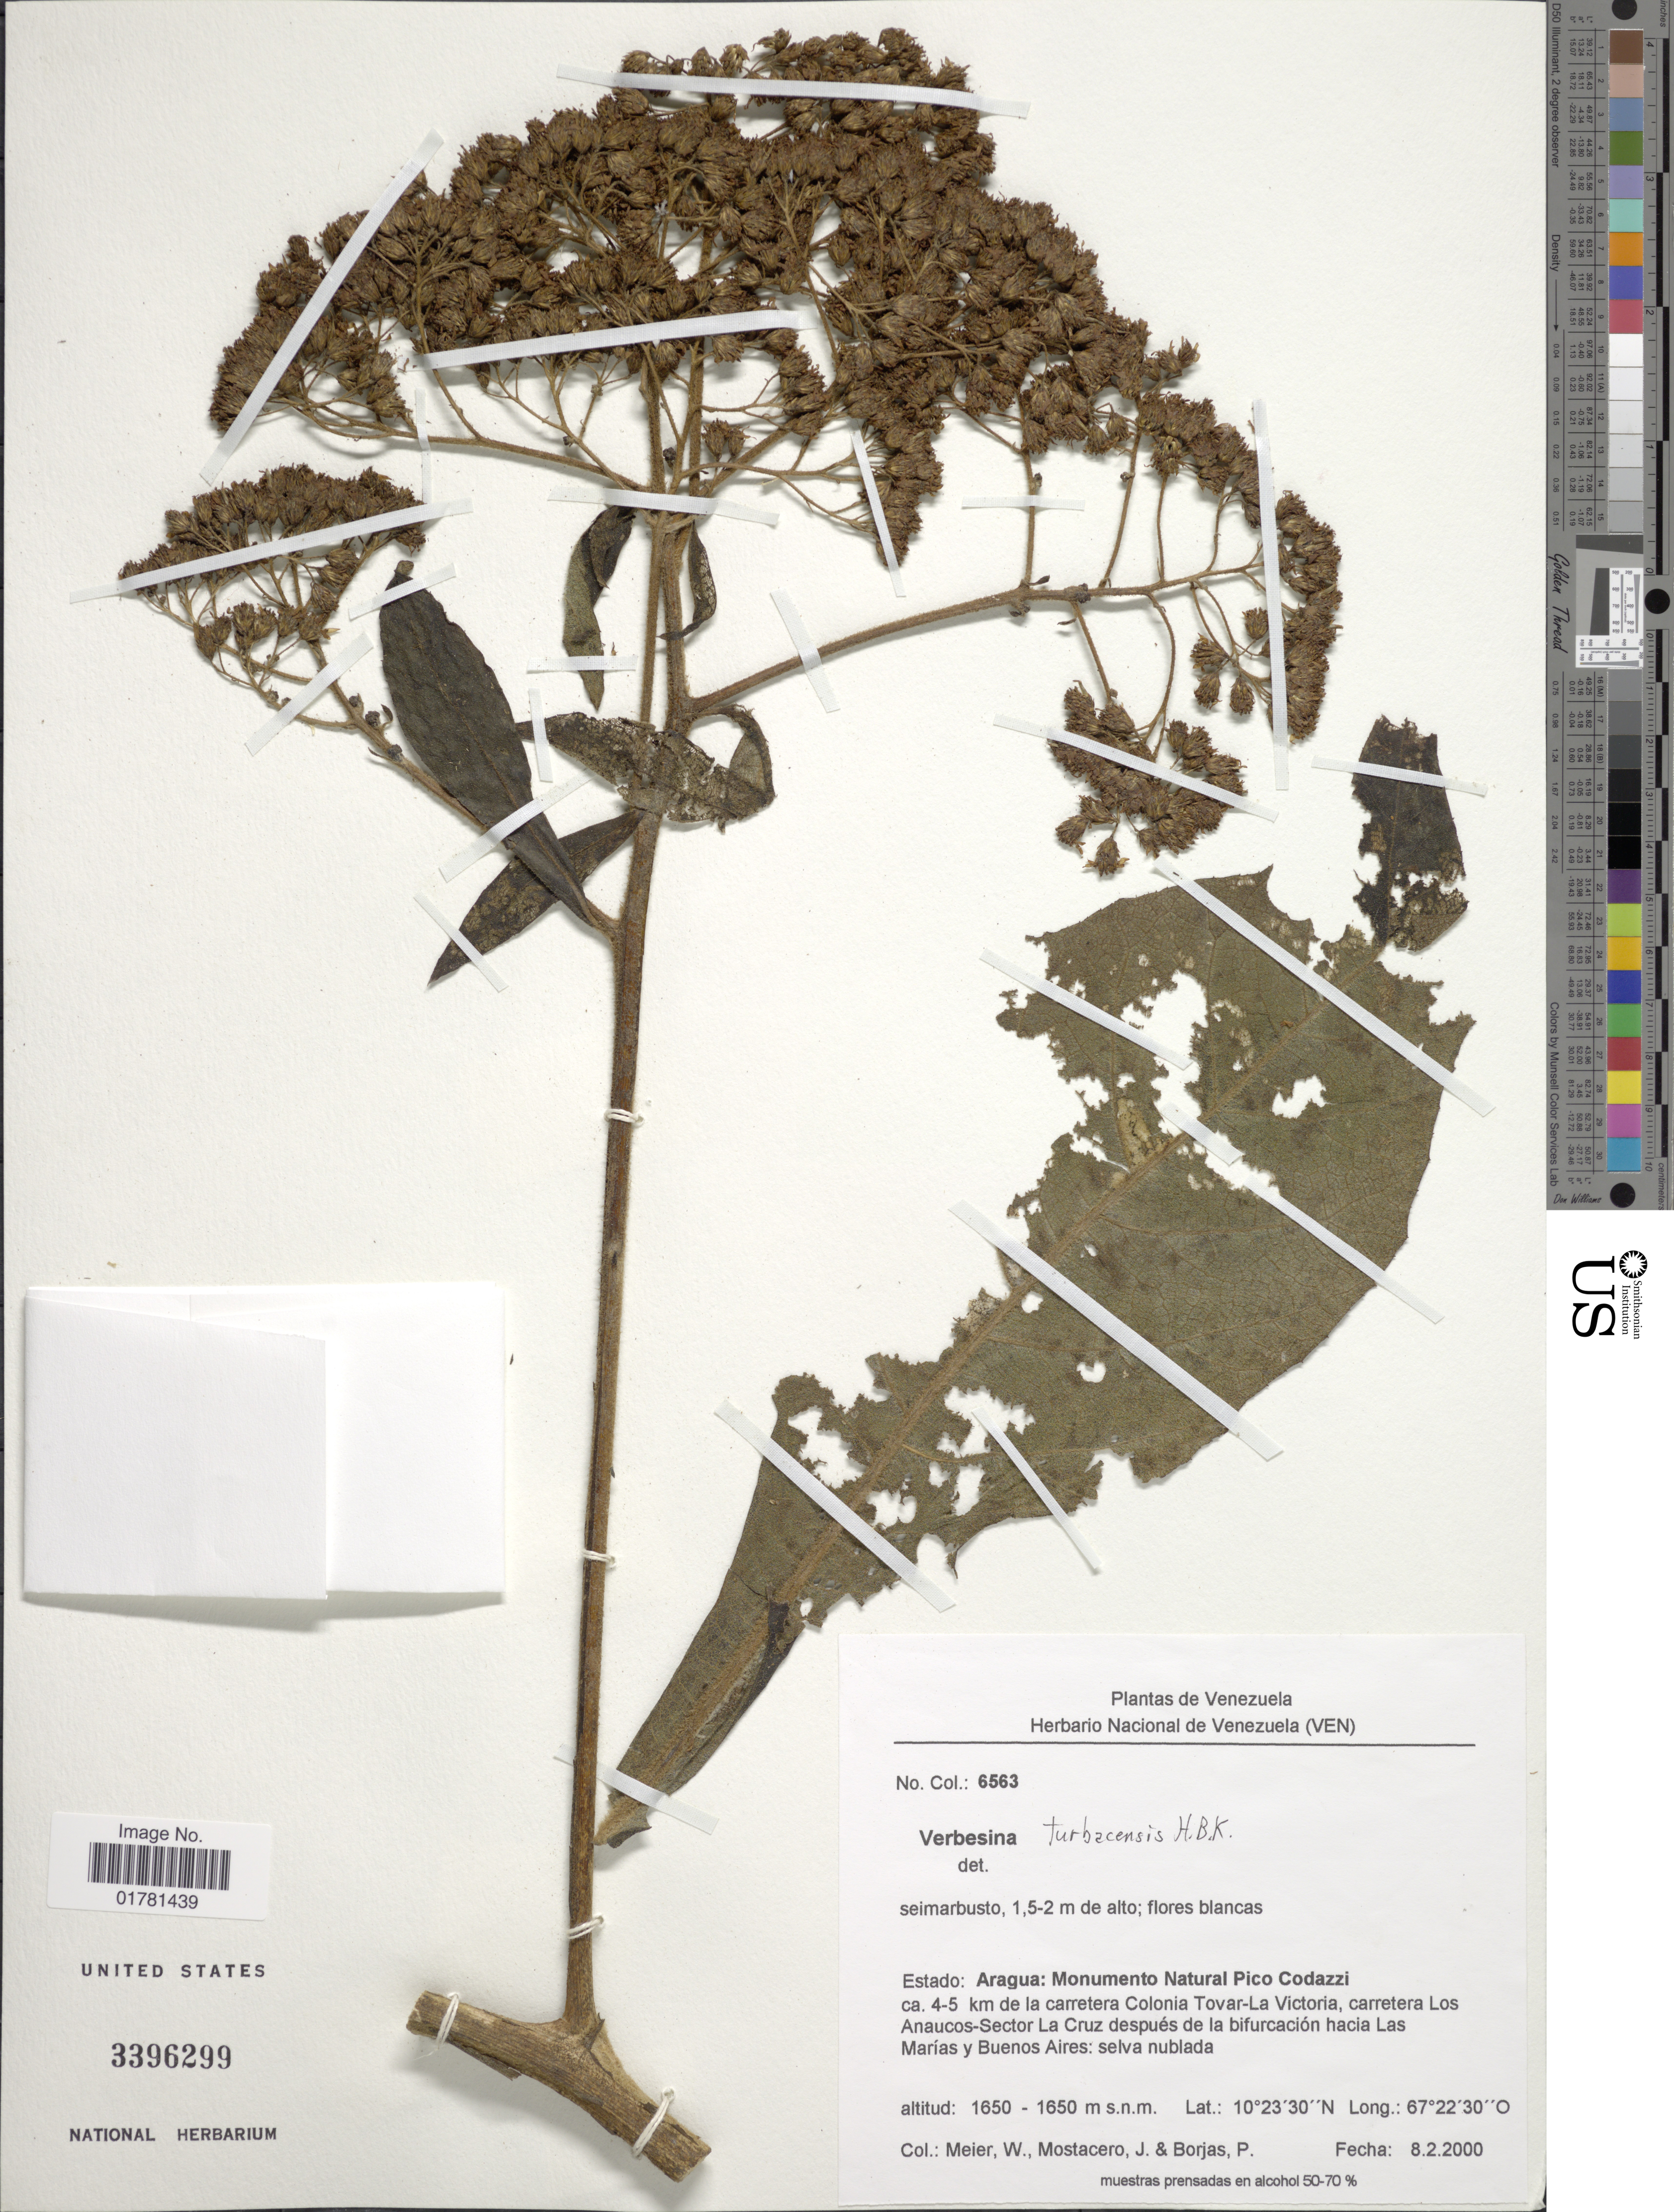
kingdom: Plantae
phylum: Tracheophyta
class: Magnoliopsida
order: Asterales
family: Asteraceae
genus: Verbesina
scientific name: Verbesina turbacensis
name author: Kunth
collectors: W. Meier, J. Mostacero & P. Borjas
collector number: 6563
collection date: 2000-02-08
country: Venezuela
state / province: Aragua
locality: Monumento Natural Pico Codazi ca. 4-5 km de la carretera Colonia Tovar-La Victoria, carretera Los Anaucos-Sector La Cruz después de la bifurcación hacia Las Marías y Buenos Aires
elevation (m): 1650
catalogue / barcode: US 3396299